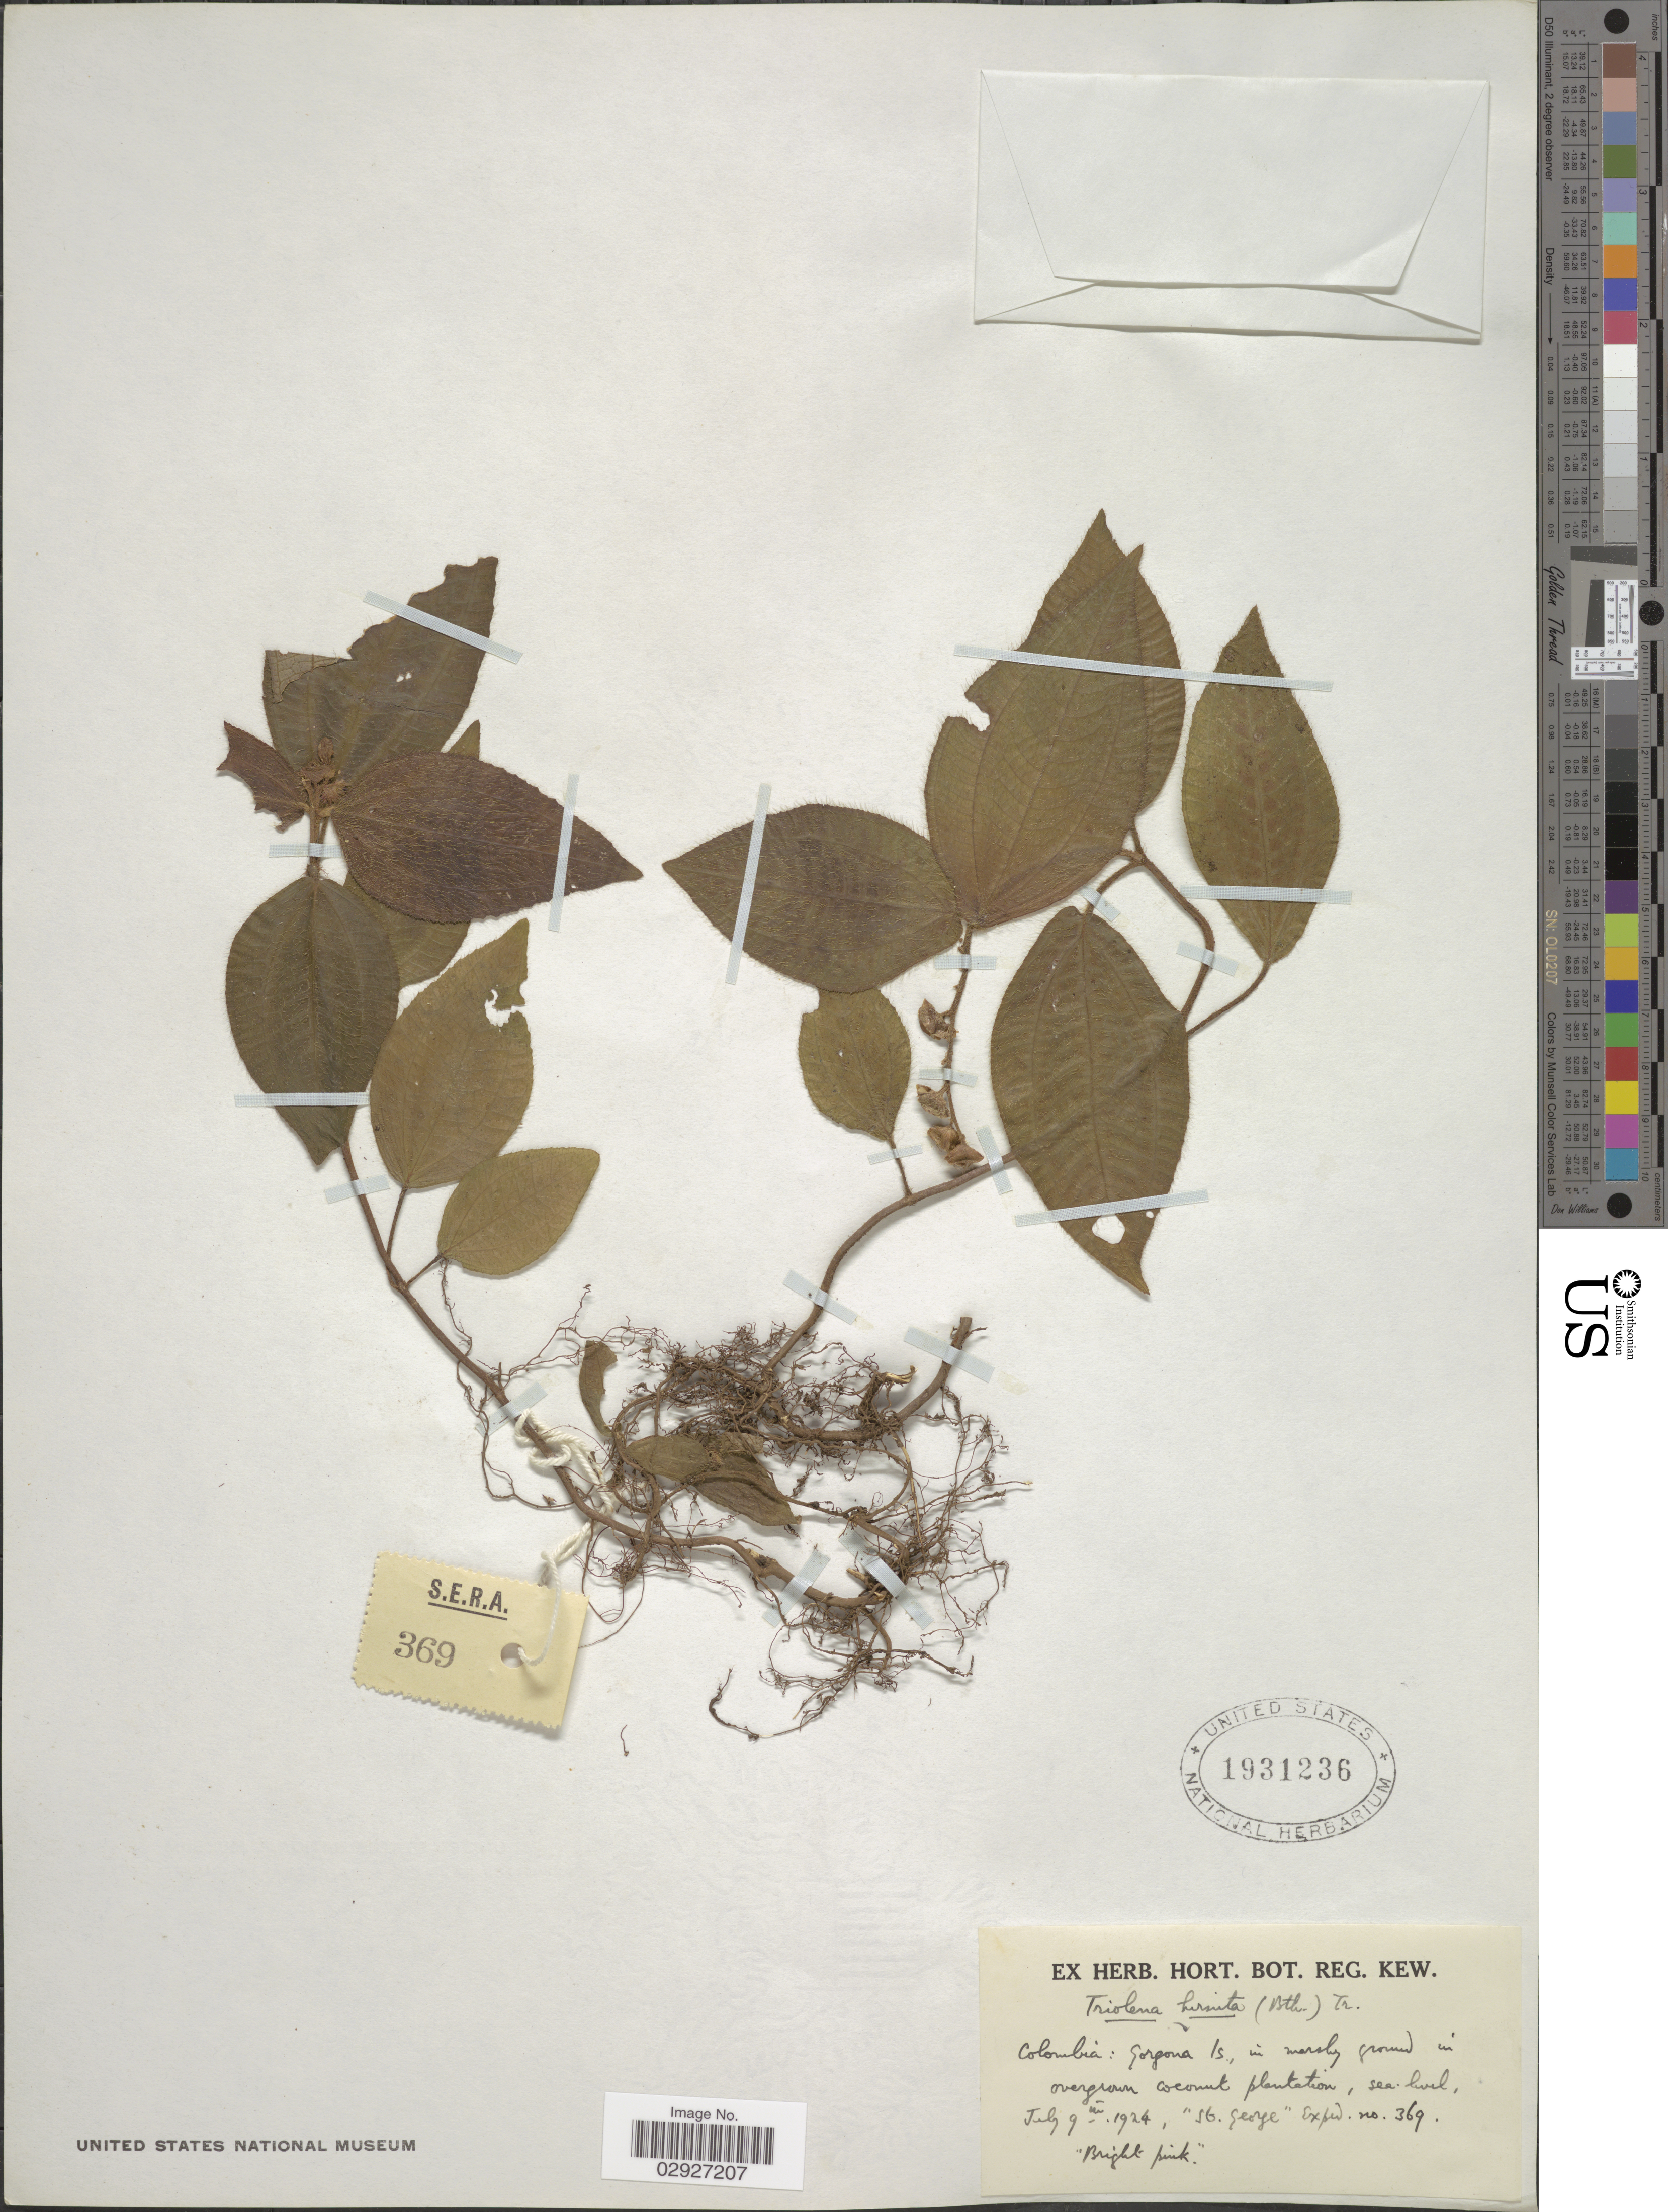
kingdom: Plantae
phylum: Tracheophyta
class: Magnoliopsida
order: Myrtales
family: Melastomataceae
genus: Triolena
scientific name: Triolena hirsuta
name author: (Benth.) Triana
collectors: St. George Exped.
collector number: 369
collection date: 1924-07-09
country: Colombia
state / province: Cauca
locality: Gorgona Is., in marshy ground in overgrown coconut plantation.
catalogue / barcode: US 1931236